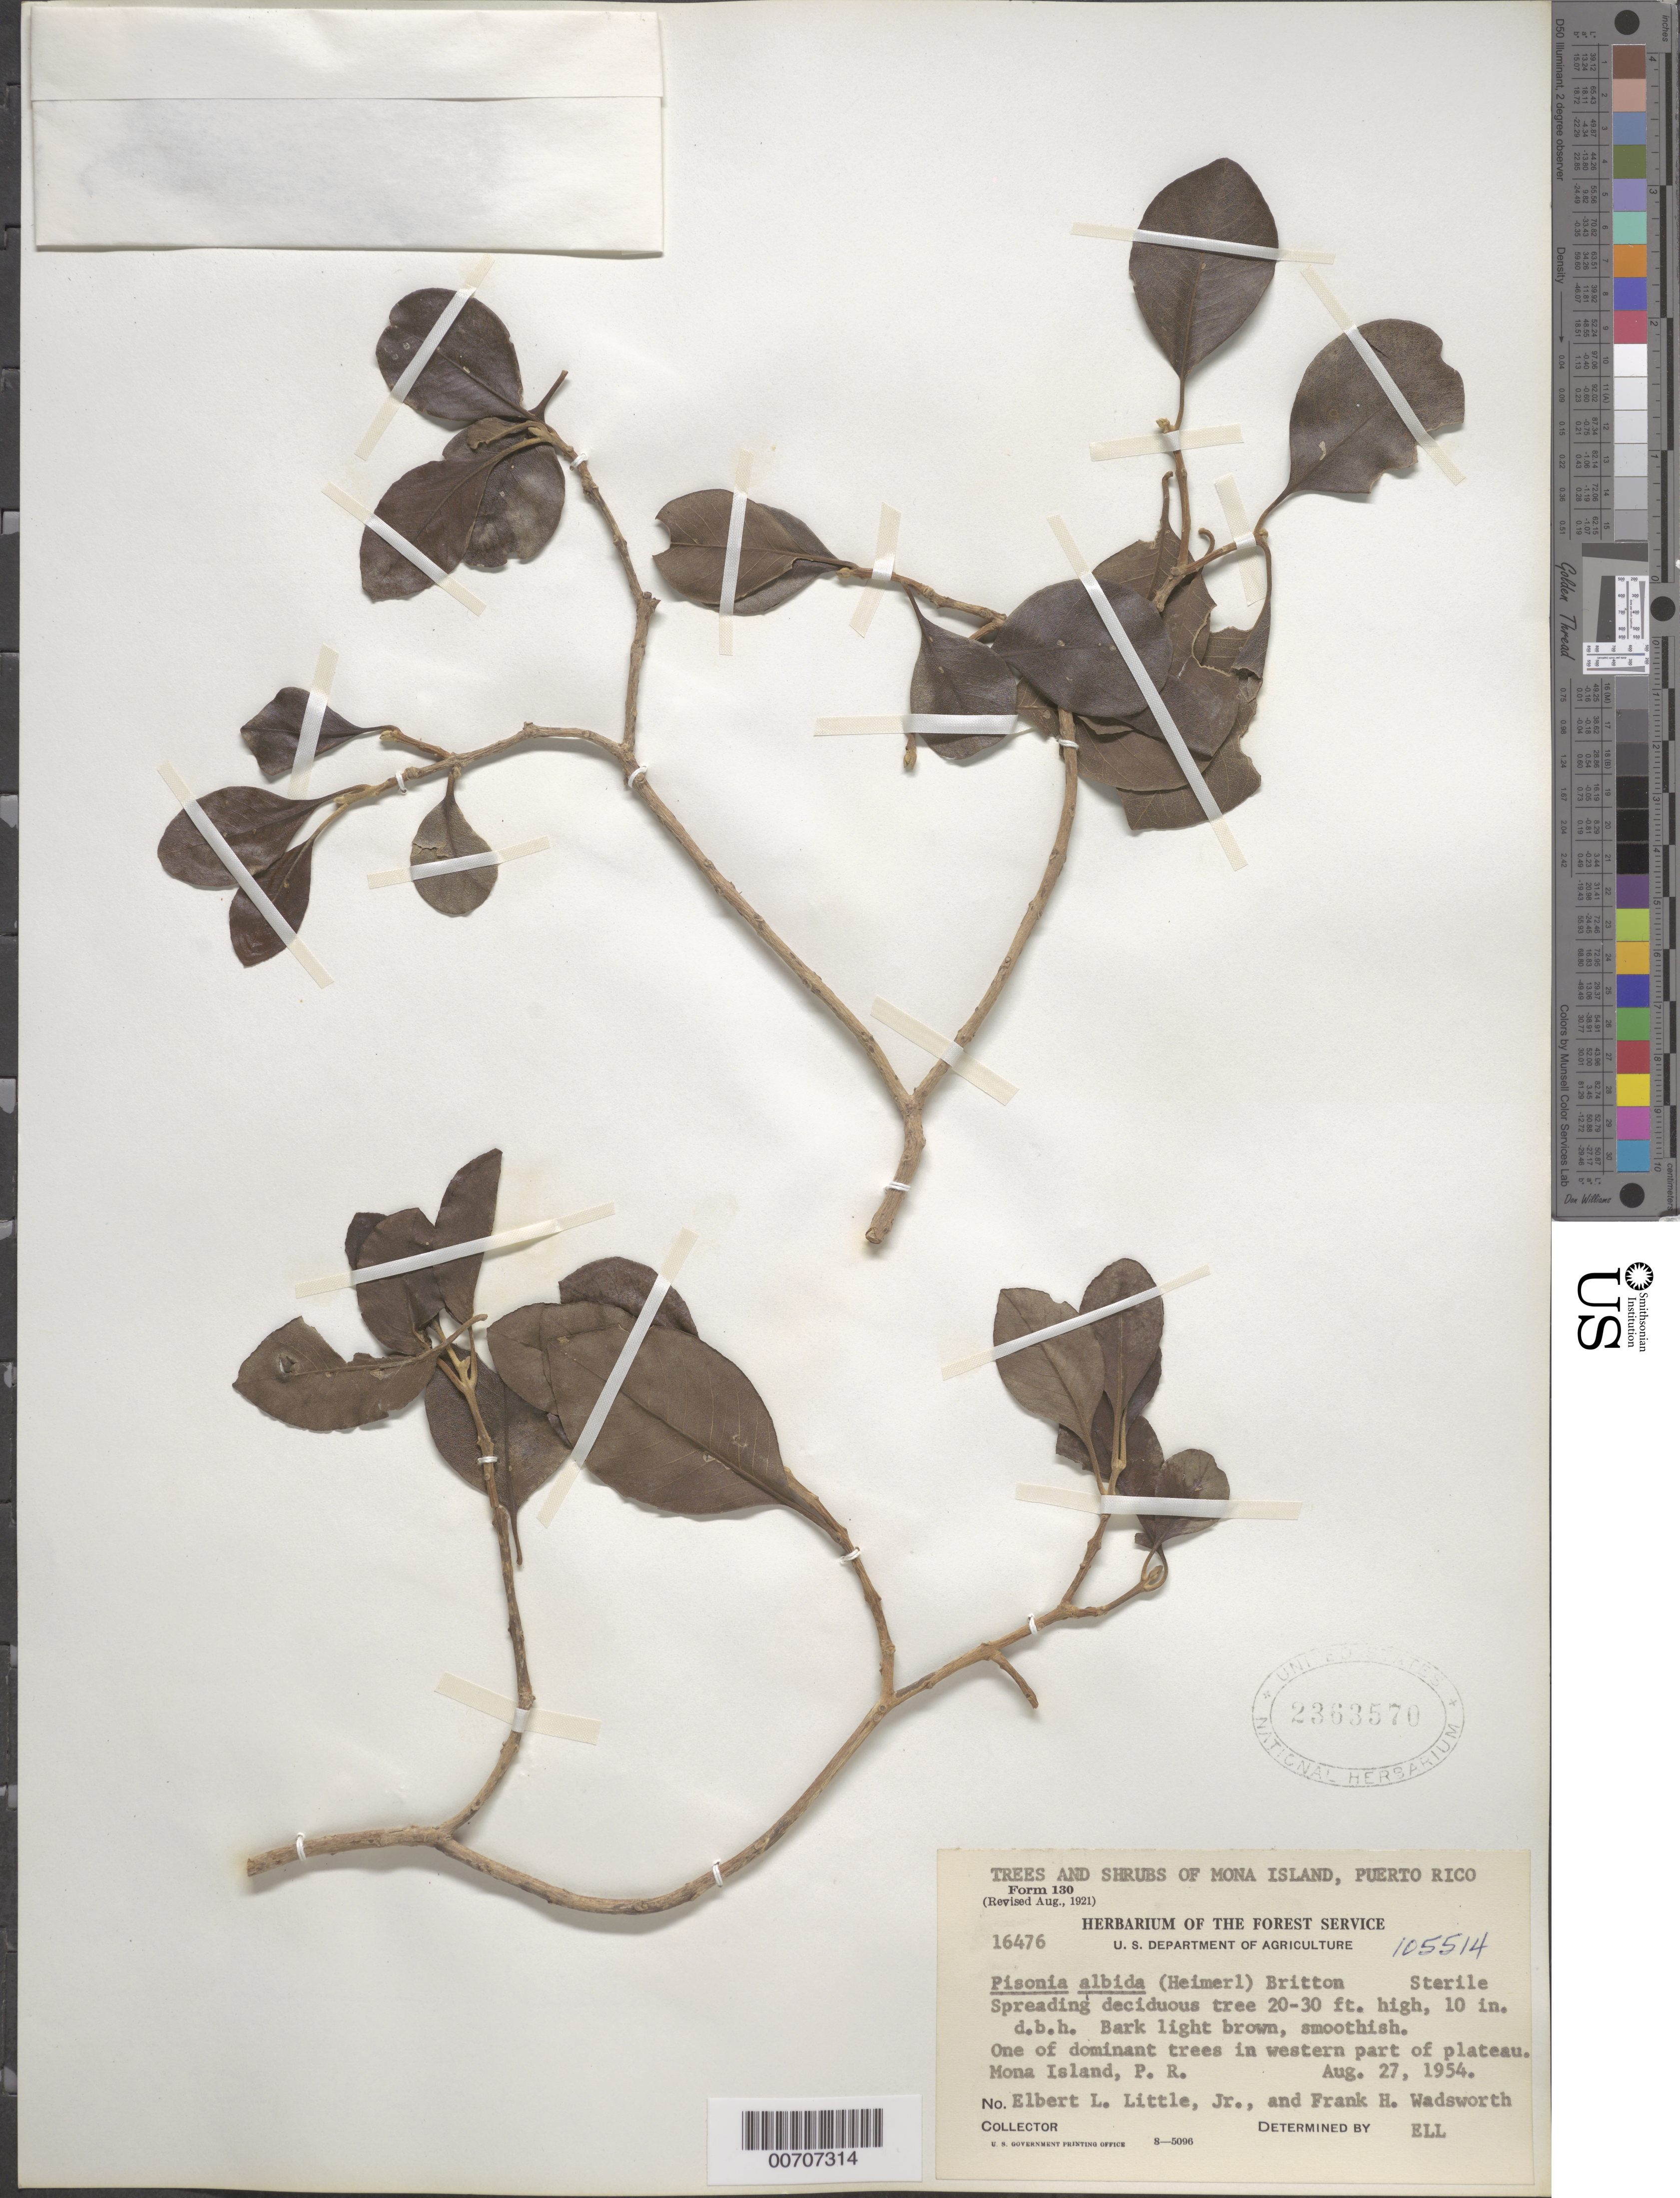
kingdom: Plantae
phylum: Tracheophyta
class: Magnoliopsida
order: Caryophyllales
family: Nyctaginaceae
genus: Pisonia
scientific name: Pisonia albida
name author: (Heimerl) Britton ex Standl.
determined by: Little, Elbert L., Jr., (FSSR), United States Department of Agriculture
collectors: E. L. Little & F. Wadsworth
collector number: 16476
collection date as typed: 27 Aug 1954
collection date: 1954-08-27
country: Puerto Rico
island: Mona Island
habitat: Western part of plateau.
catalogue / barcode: US 2363570